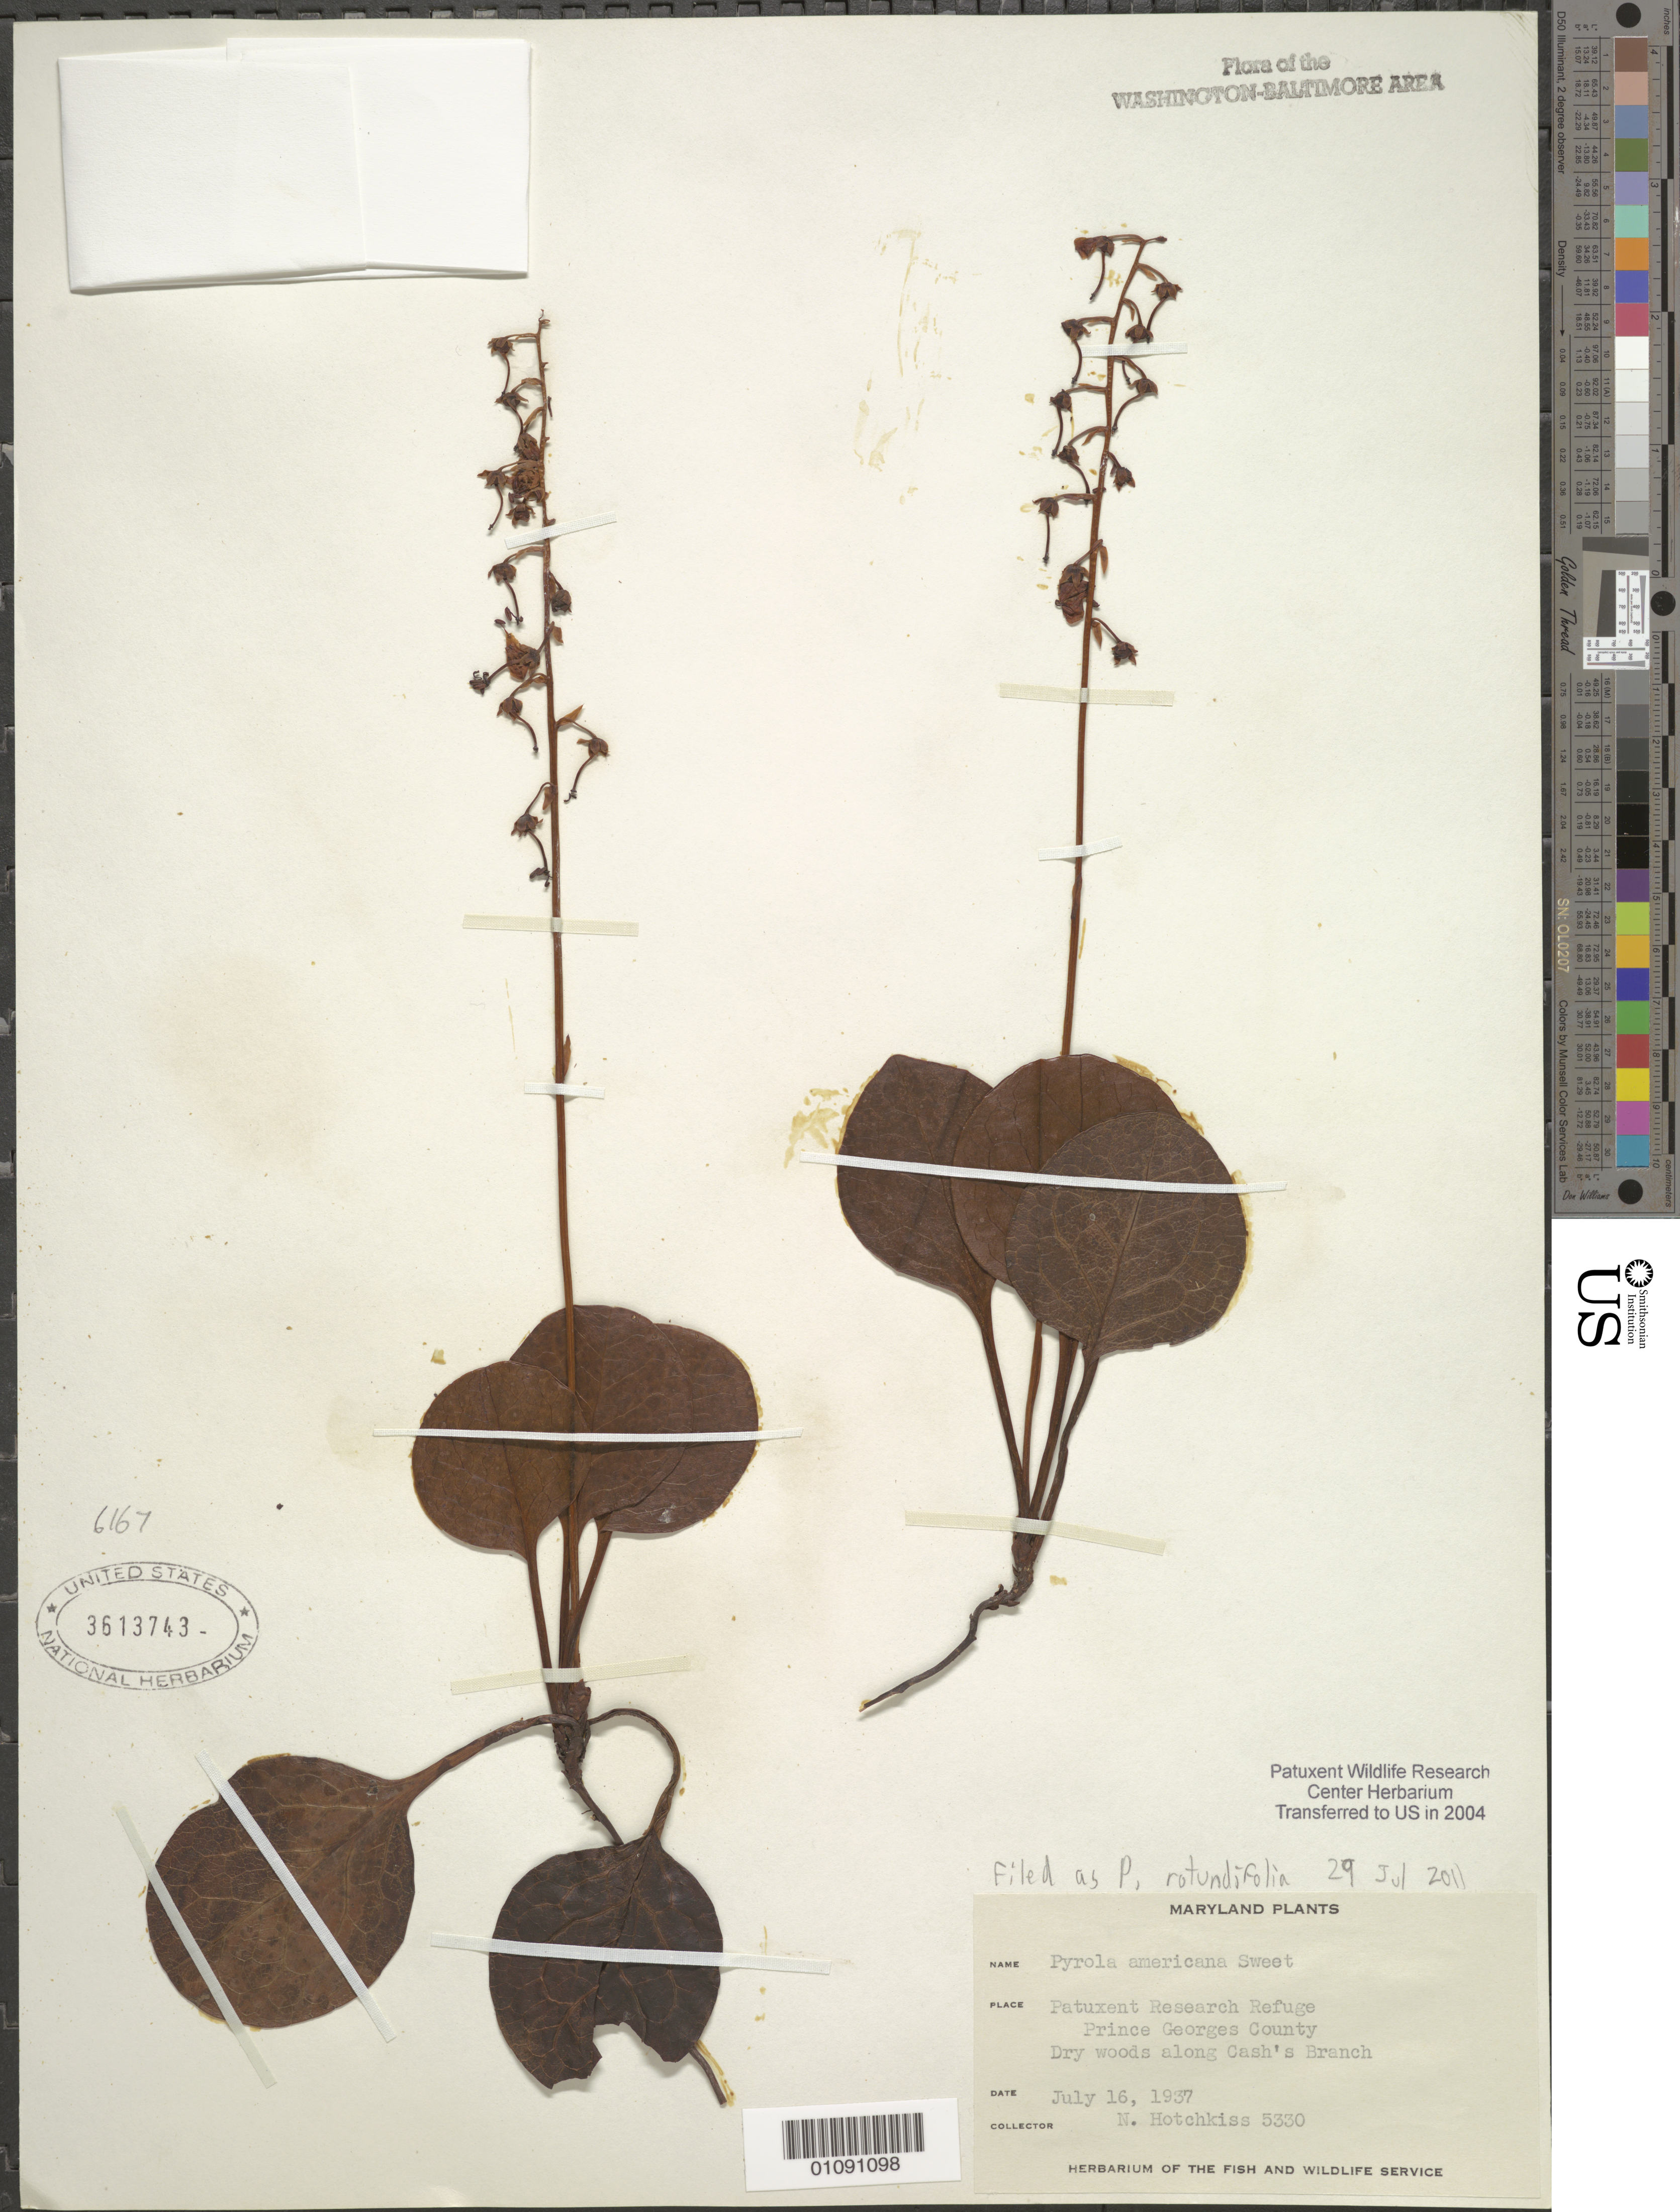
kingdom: Plantae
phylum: Tracheophyta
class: Magnoliopsida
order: Ericales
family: Ericaceae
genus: Pyrola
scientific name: Pyrola rotundifolia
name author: L.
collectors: N. Hotchkiss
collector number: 5330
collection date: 1937-07-16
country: United States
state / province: Maryland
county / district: Prince George's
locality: Patuxent Wildlife Refuge. Along Cash's Branch.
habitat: Dry woods.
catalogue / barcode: US 3613743